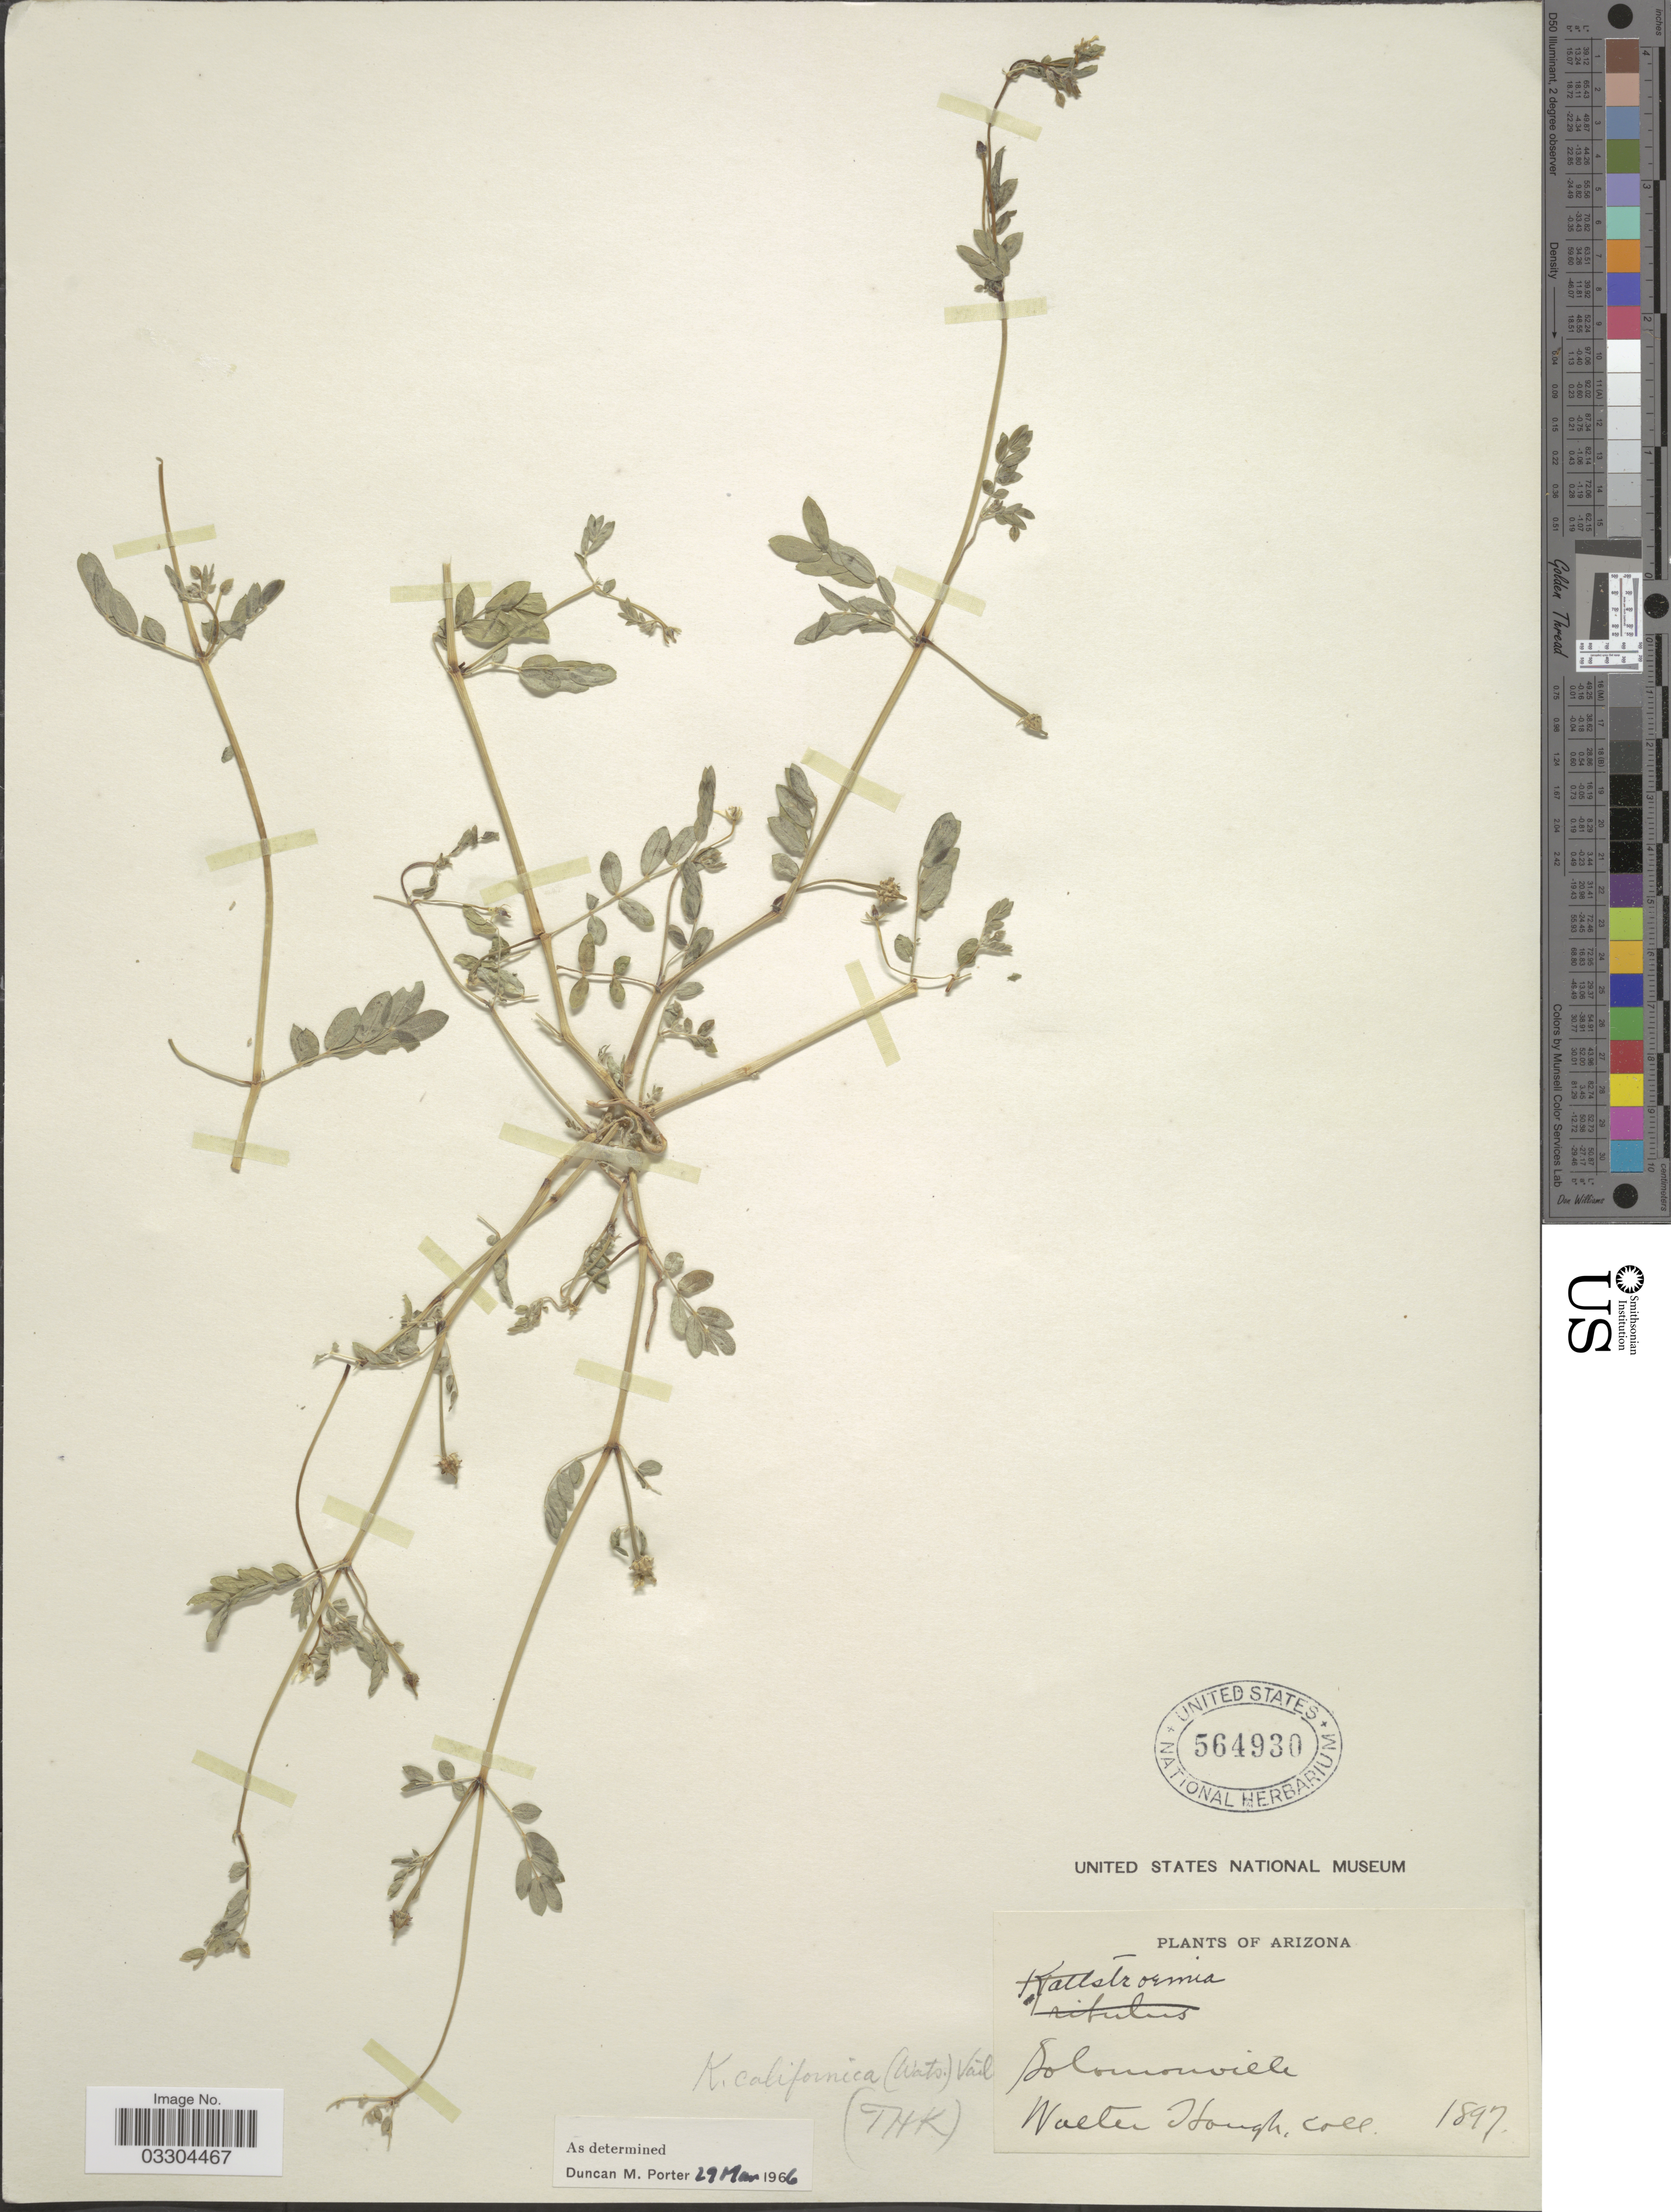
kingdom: Plantae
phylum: Tracheophyta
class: Magnoliopsida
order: Zygophyllales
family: Zygophyllaceae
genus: Kallstroemia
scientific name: Kallstroemia californica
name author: (S. Watson) Vail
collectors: W. Hough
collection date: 1897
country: United States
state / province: Arizona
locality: Solomonville.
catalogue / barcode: US 564930